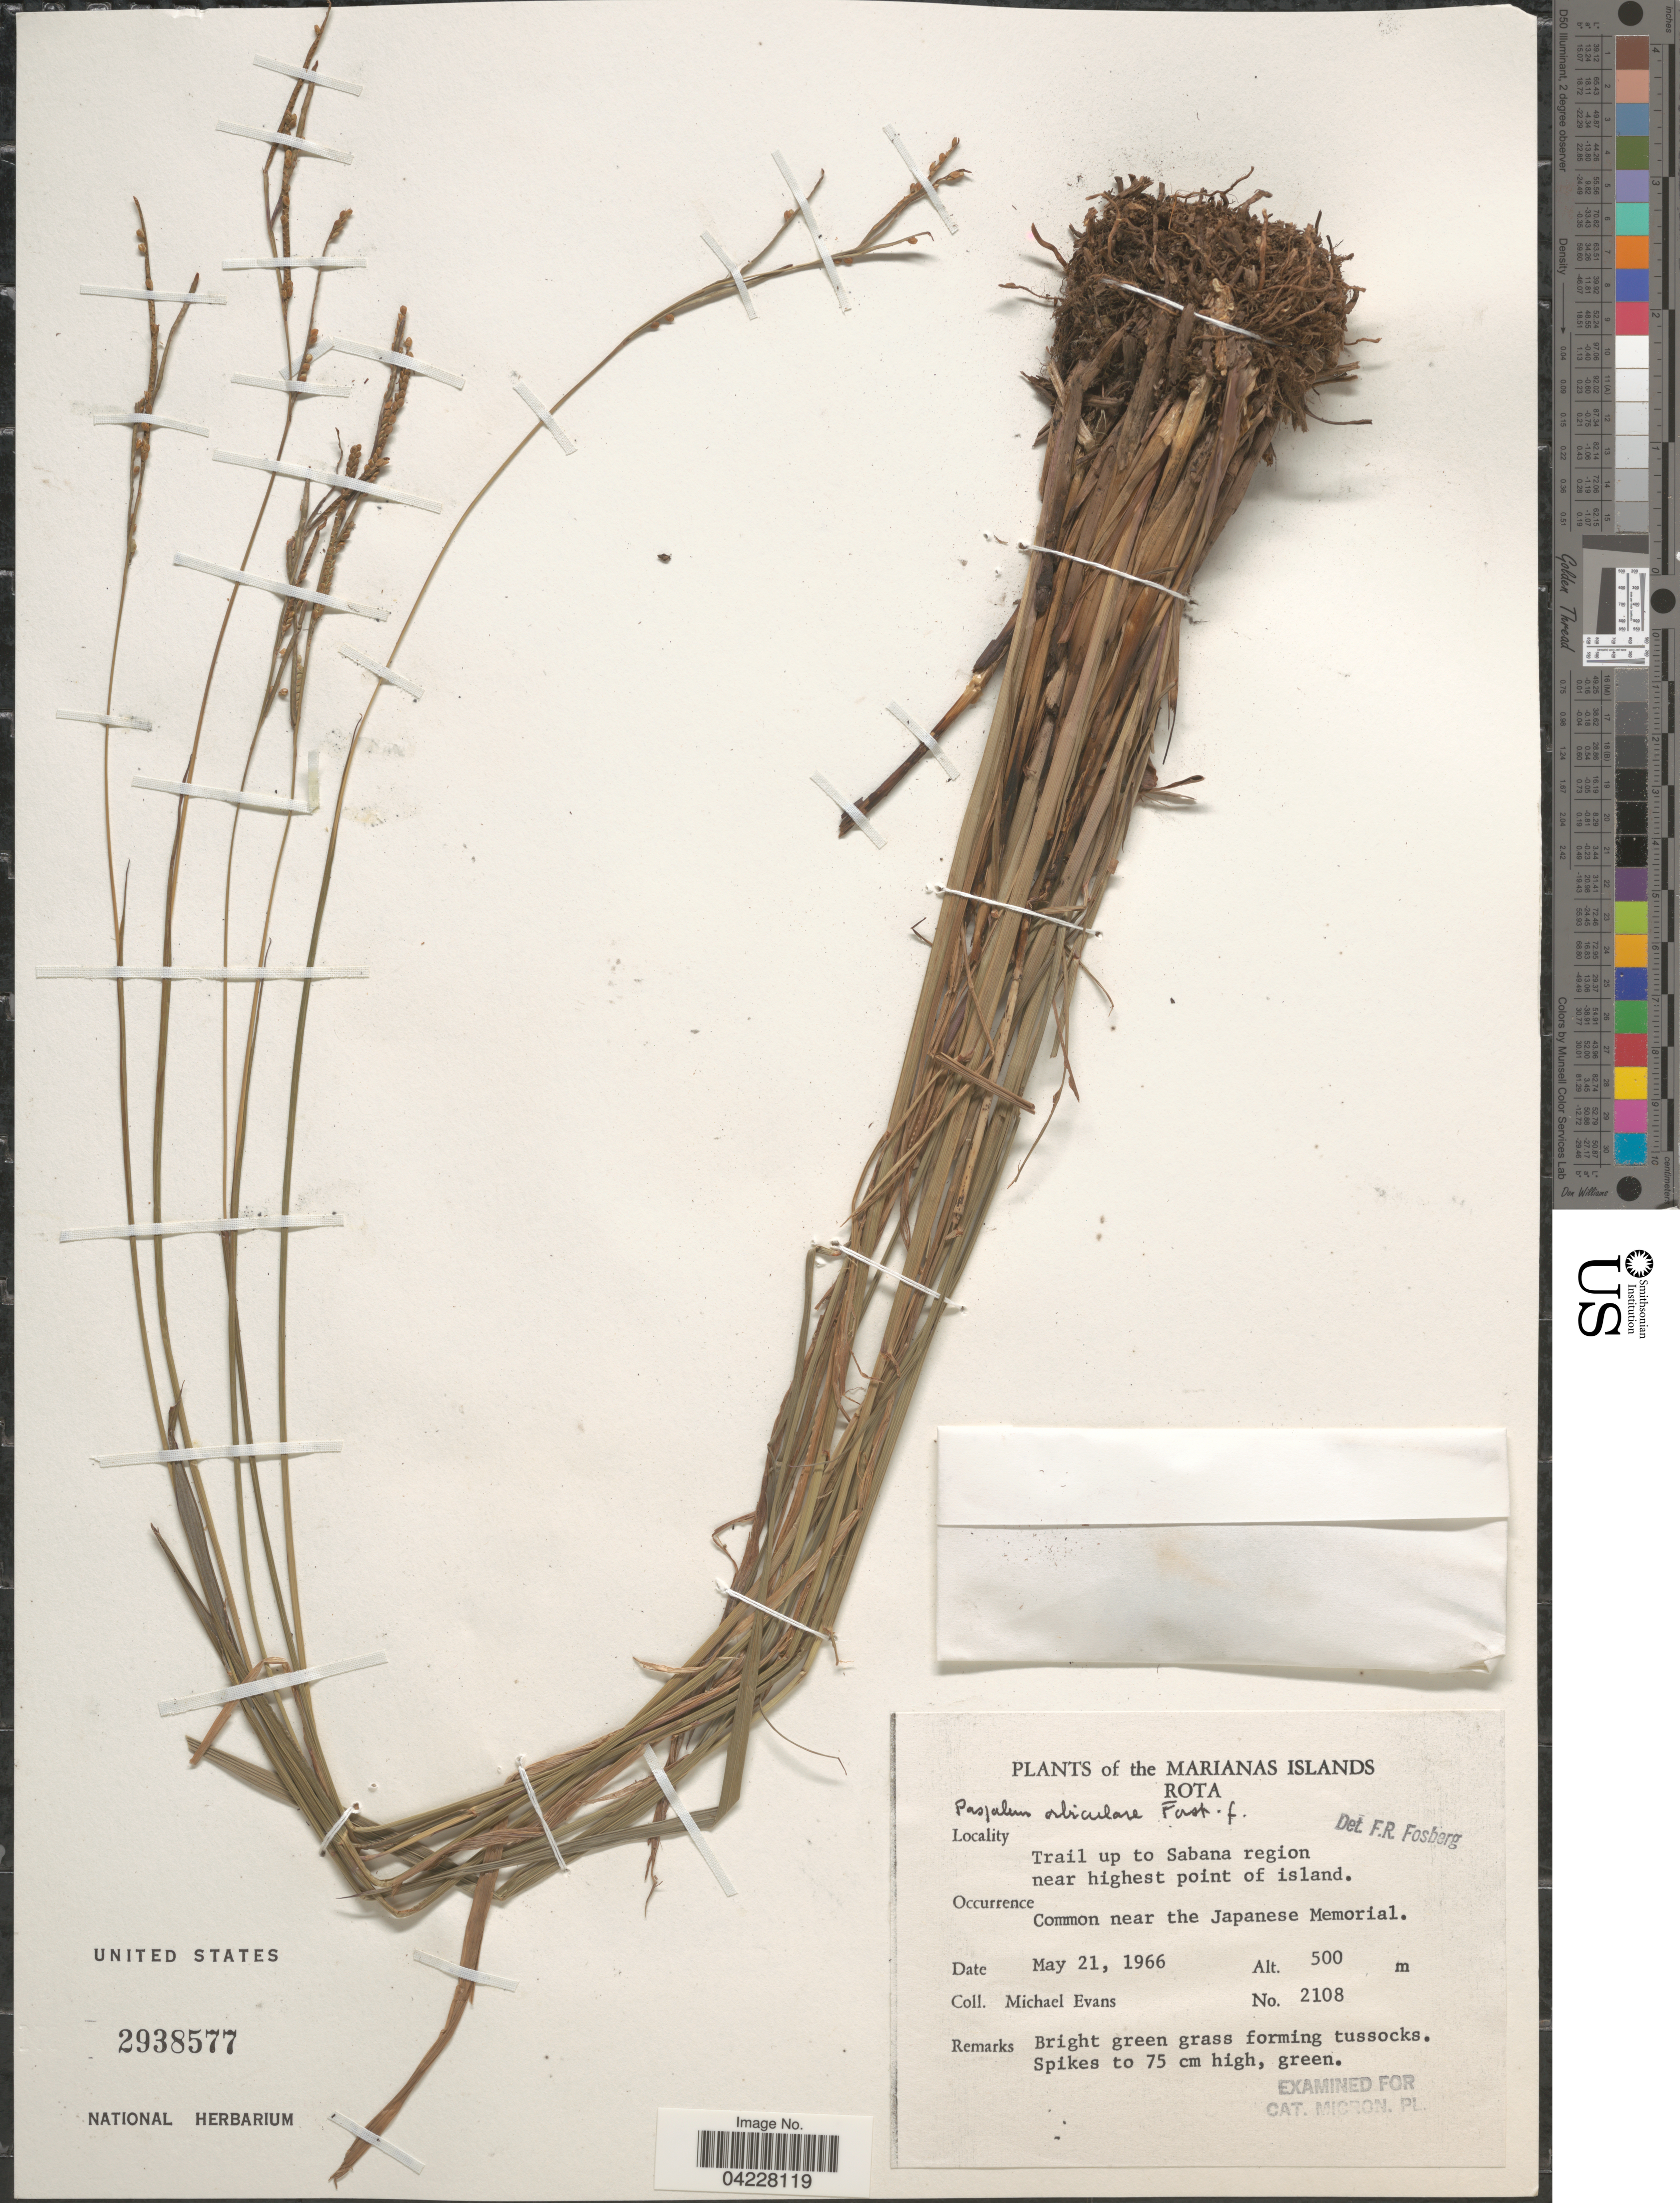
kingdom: Plantae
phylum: Tracheophyta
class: Liliopsida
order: Poales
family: Poaceae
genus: Paspalum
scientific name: Paspalum orbiculare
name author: G. Forst.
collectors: M. Evans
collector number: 2108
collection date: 1966-05-21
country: Northern Mariana Islands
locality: Marianas Islands. Rota. Trail up to Sabana region near highest point of island. Common near the Japanese Memorial.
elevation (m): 500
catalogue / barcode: US 2938577